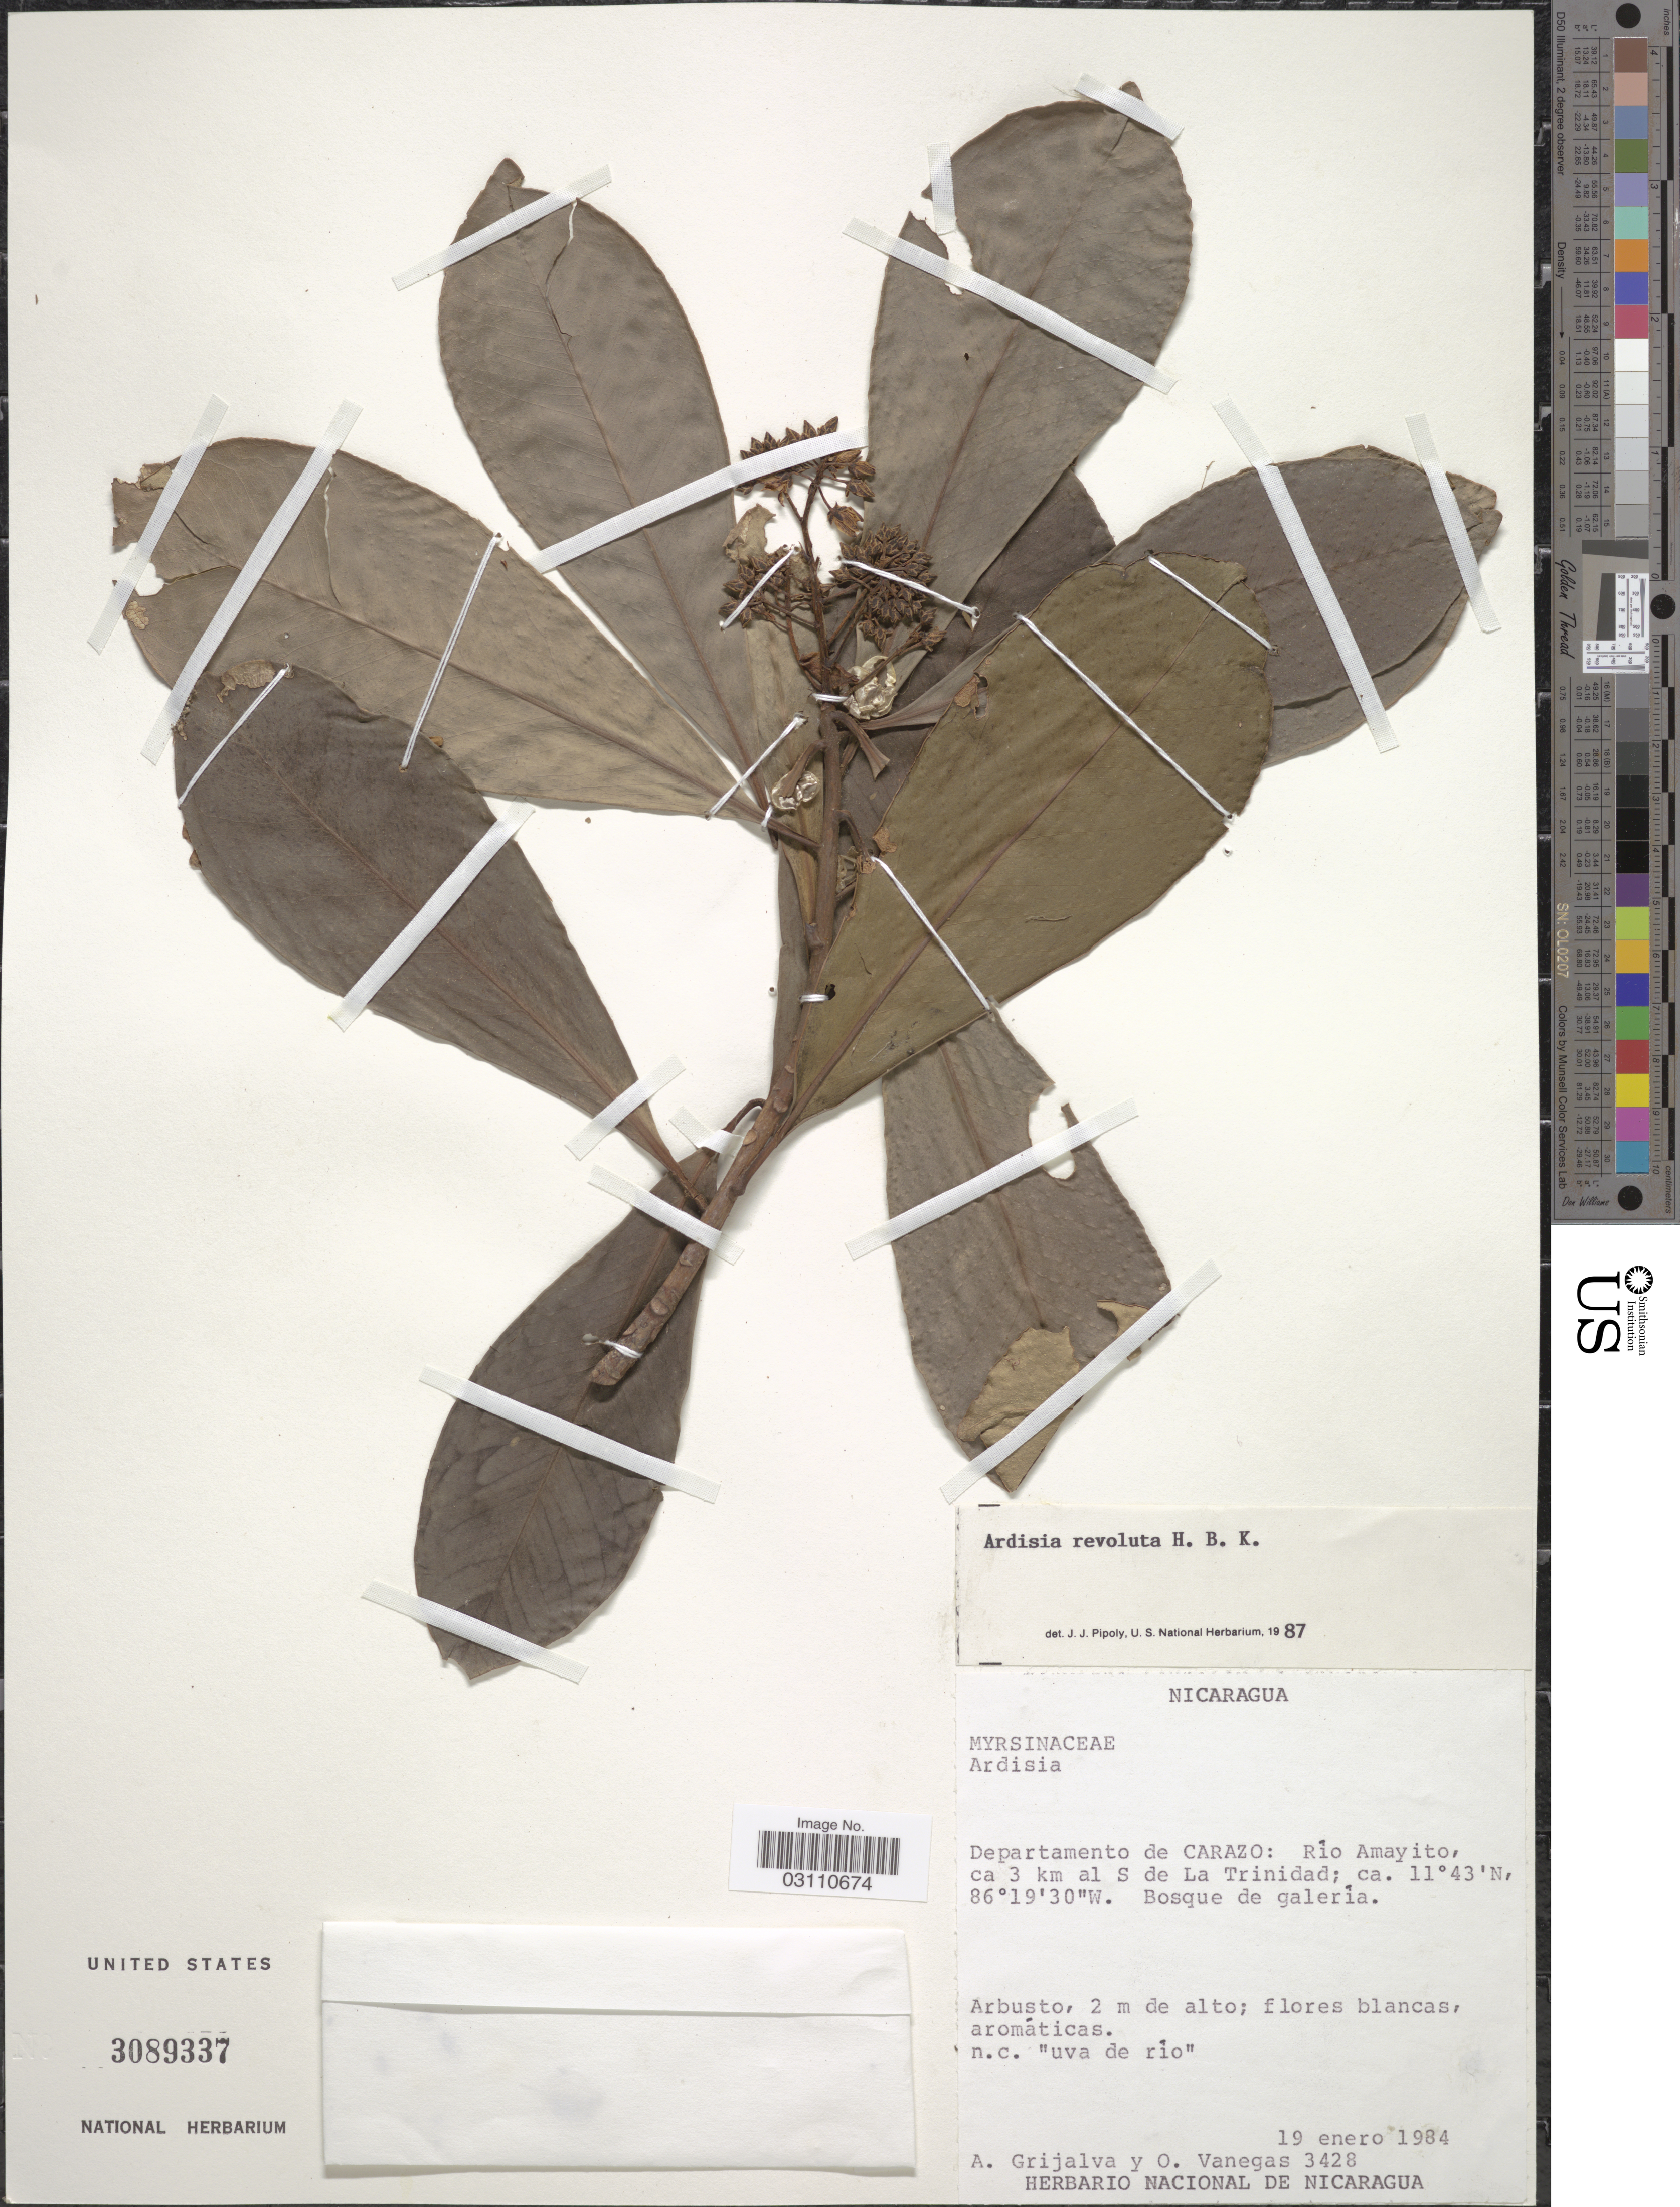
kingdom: Plantae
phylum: Tracheophyta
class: Magnoliopsida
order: Ericales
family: Primulaceae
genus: Ardisia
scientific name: Ardisia revoluta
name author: Kunth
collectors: A. Grijalva & O. Vanegas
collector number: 3428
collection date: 1984-01-19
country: Nicaragua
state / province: Carazo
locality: Departamento de Carazo: Río Amayito, ca 3 km al S de La Trinidad.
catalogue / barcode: US 3089337